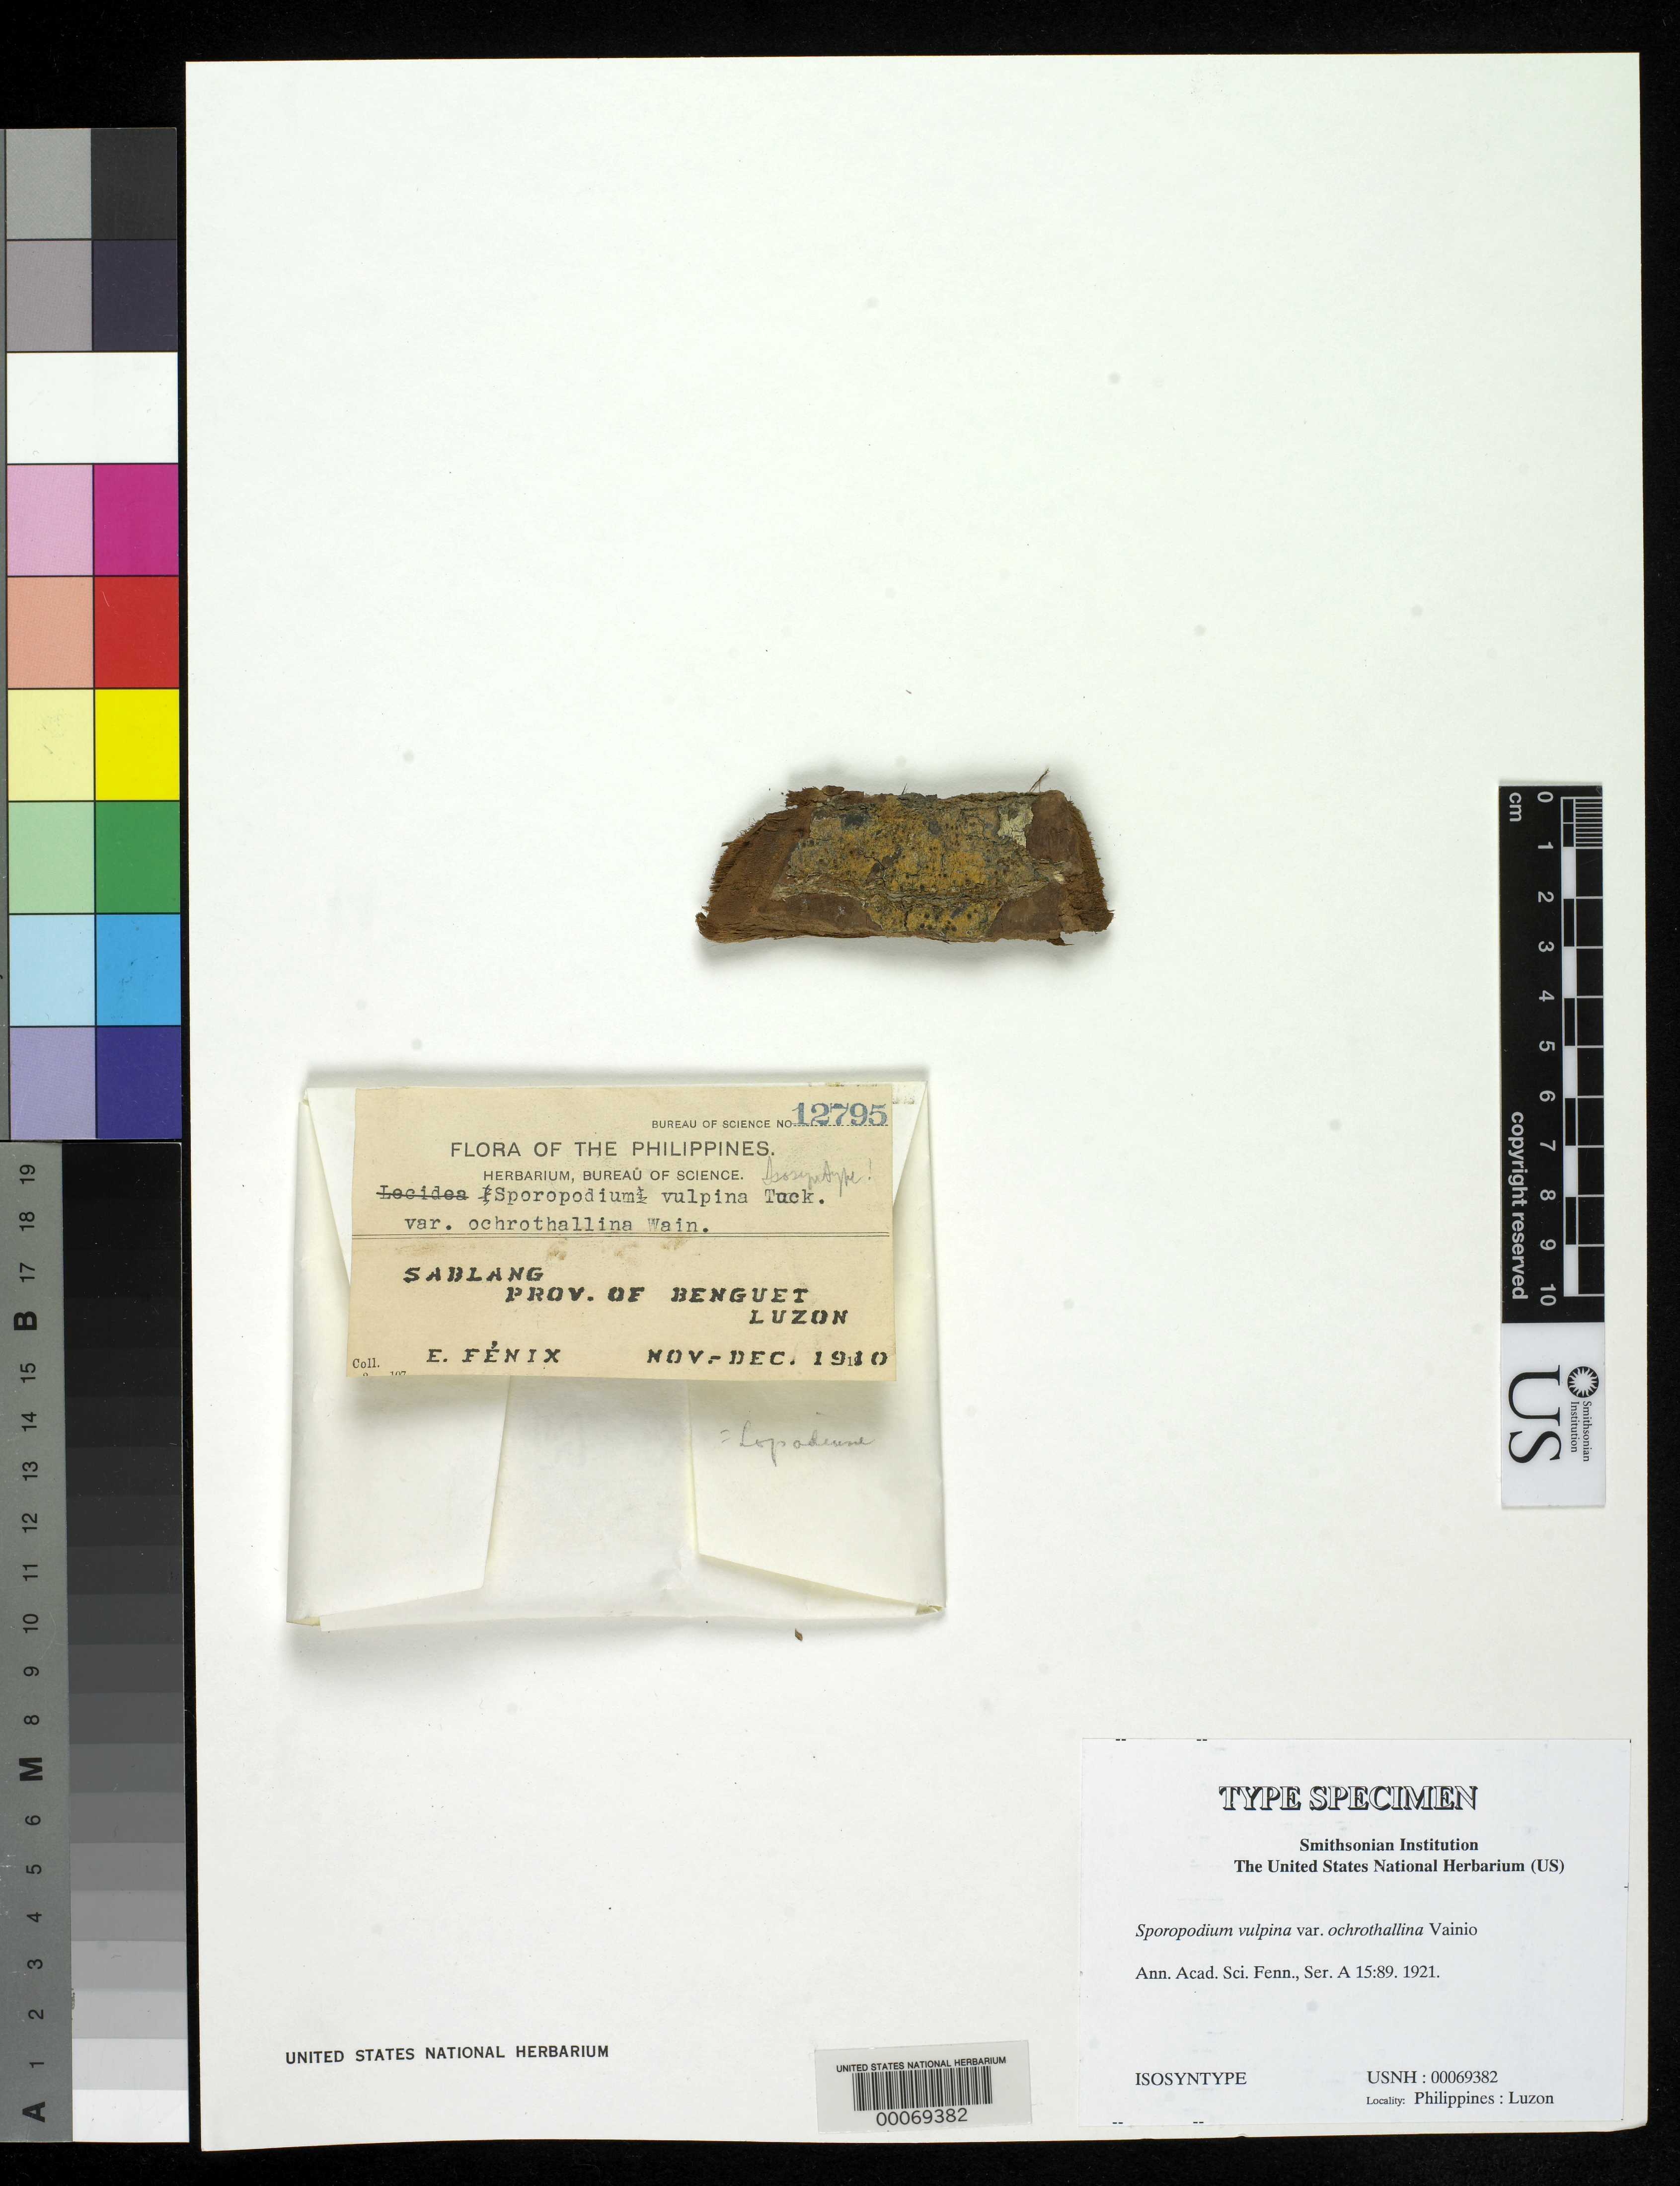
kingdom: Fungi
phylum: Ascomycota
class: Lecanoromycetes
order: Lecanorales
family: Byssolomataceae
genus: Sporopodium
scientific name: Sporopodium vulpina var. ochrothallina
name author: Vain.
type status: Isosyntype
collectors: E. Fenix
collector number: Bur. Sci. 12795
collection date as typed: Nov 1910 to -- Dec 1910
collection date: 1910-11/1910-12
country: Philippines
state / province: Cordillera (Administrative Region)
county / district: Benguet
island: Luzon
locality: Sablang.